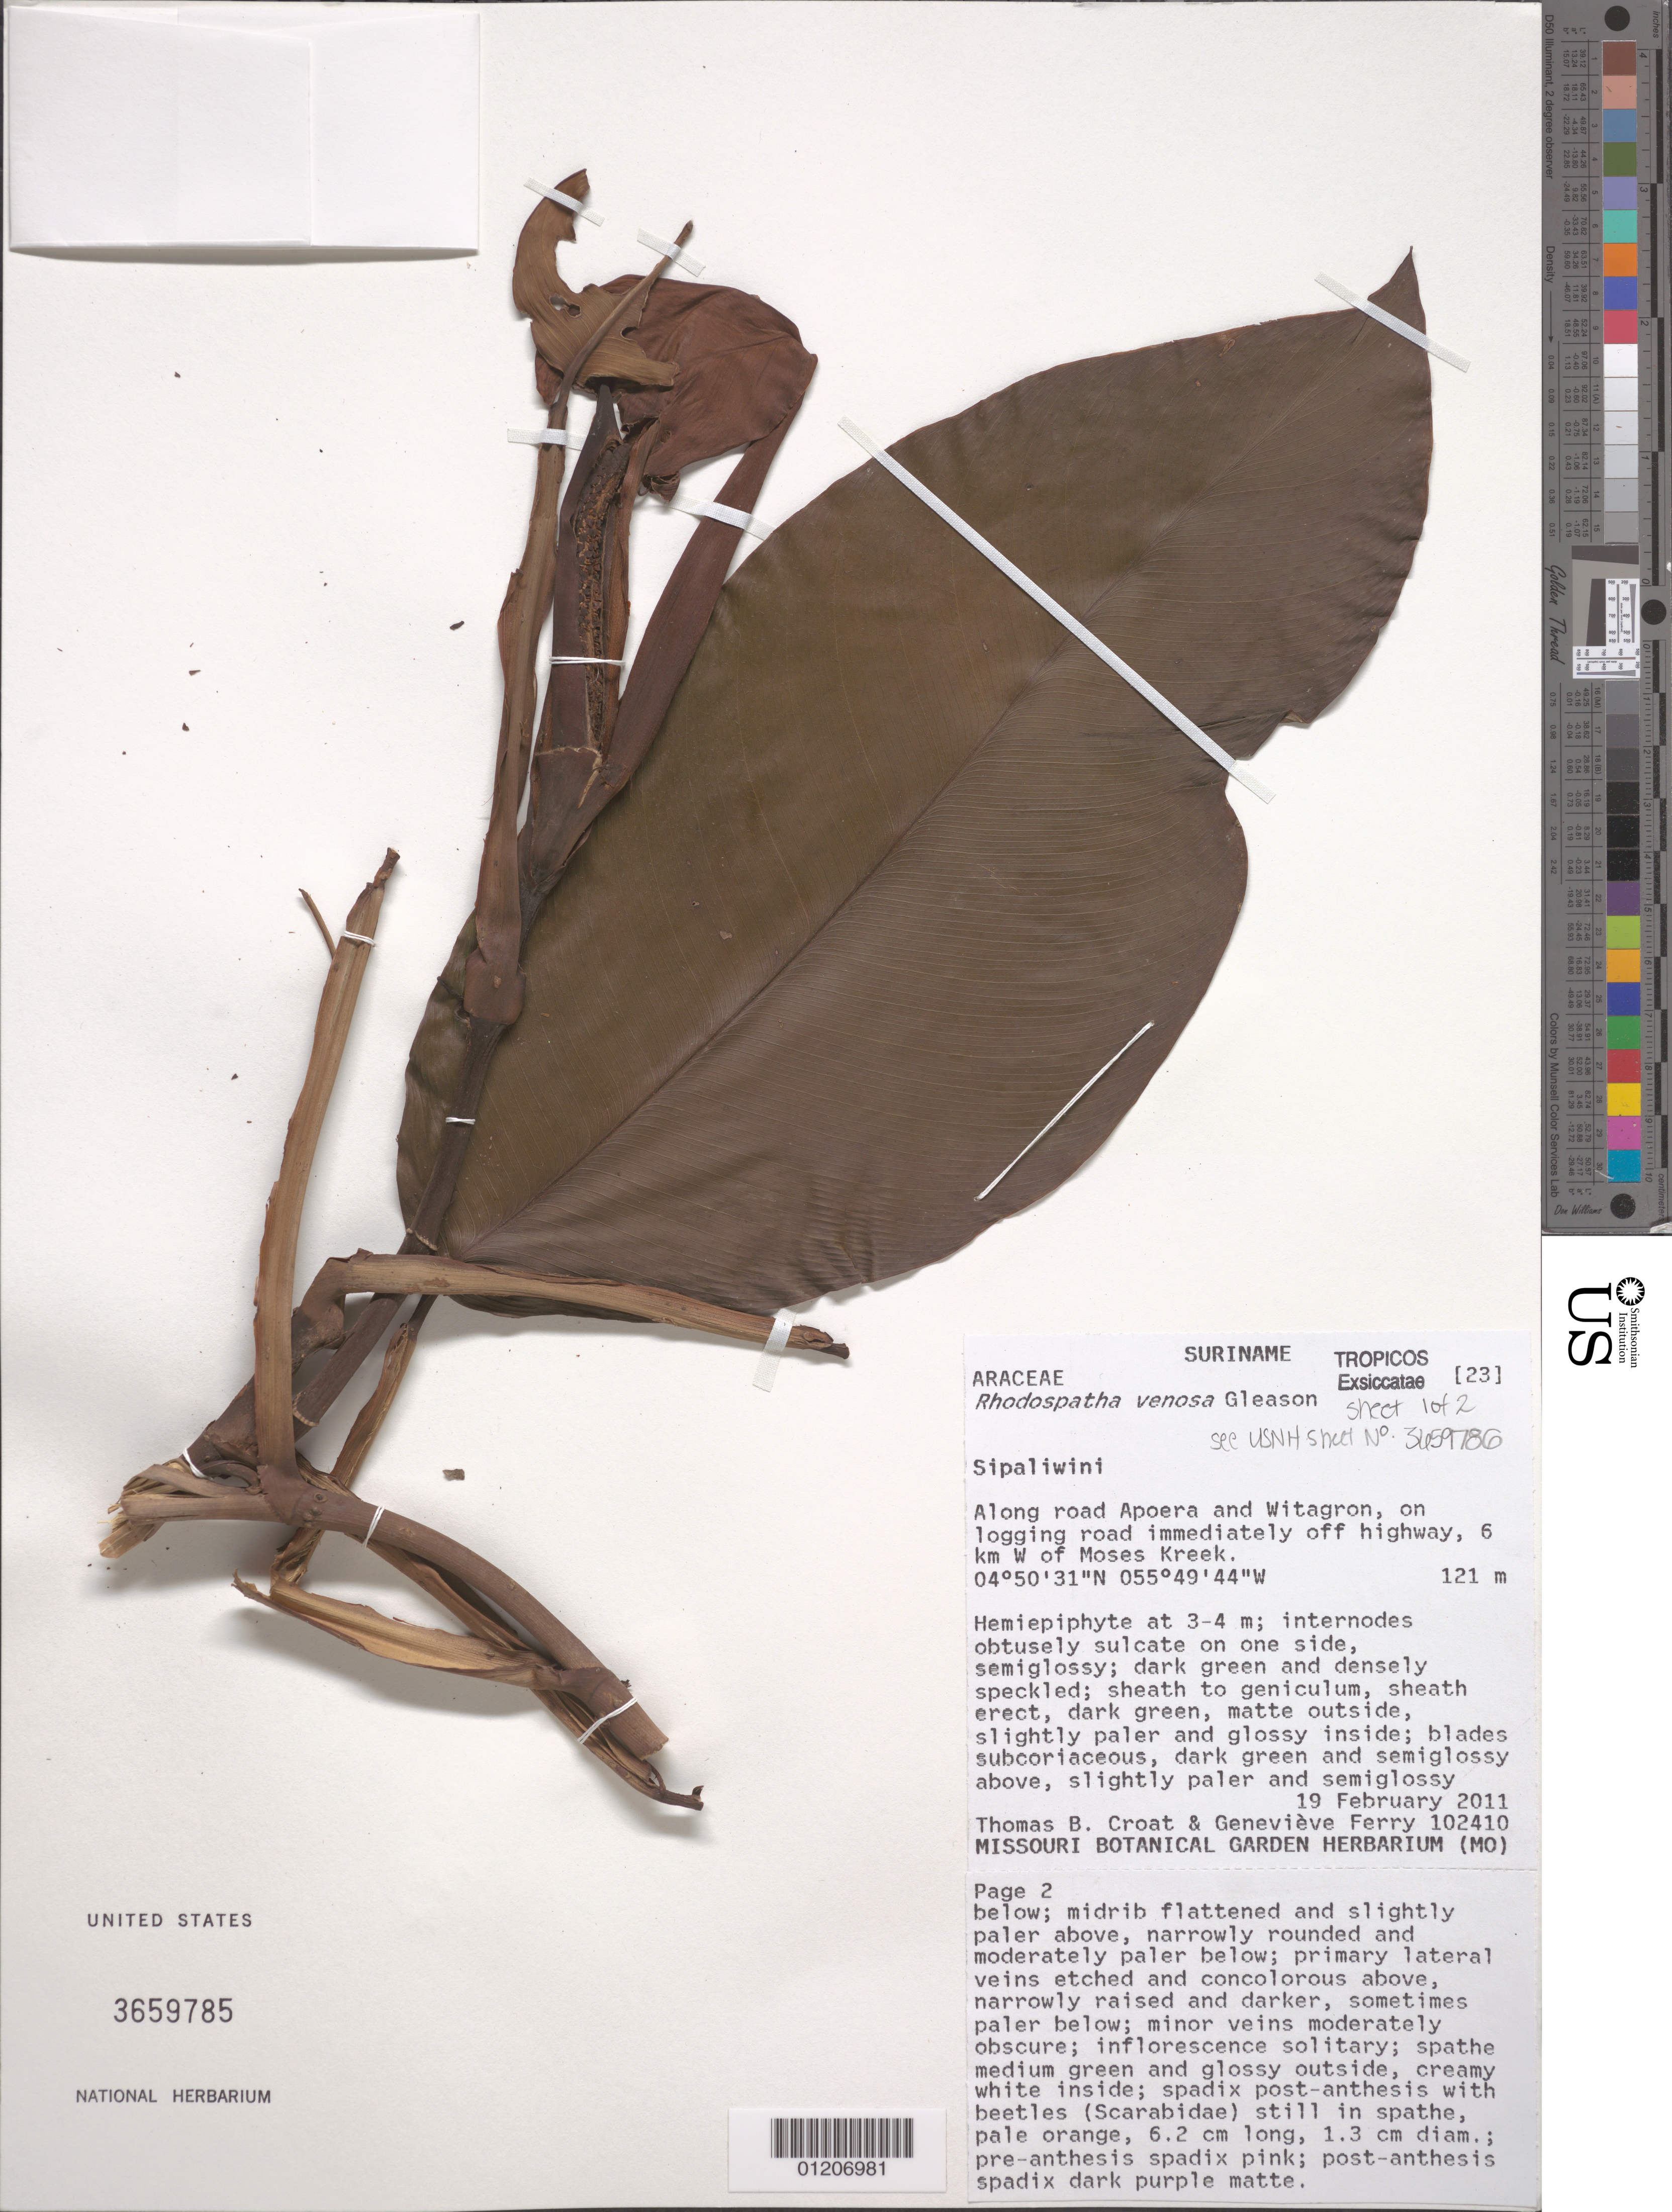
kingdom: Plantae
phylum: Tracheophyta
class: Liliopsida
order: Alismatales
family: Araceae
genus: Rhodospatha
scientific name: Rhodospatha venosa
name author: Gleason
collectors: T. B. Croat & G. Ferry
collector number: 102410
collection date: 2011-02-19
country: Suriname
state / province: Sipaliwini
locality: Along road Apoeroa and Witagron, on logging road immediately off highway, 6km W of Moses Kreek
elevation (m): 121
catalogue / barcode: US 3659785